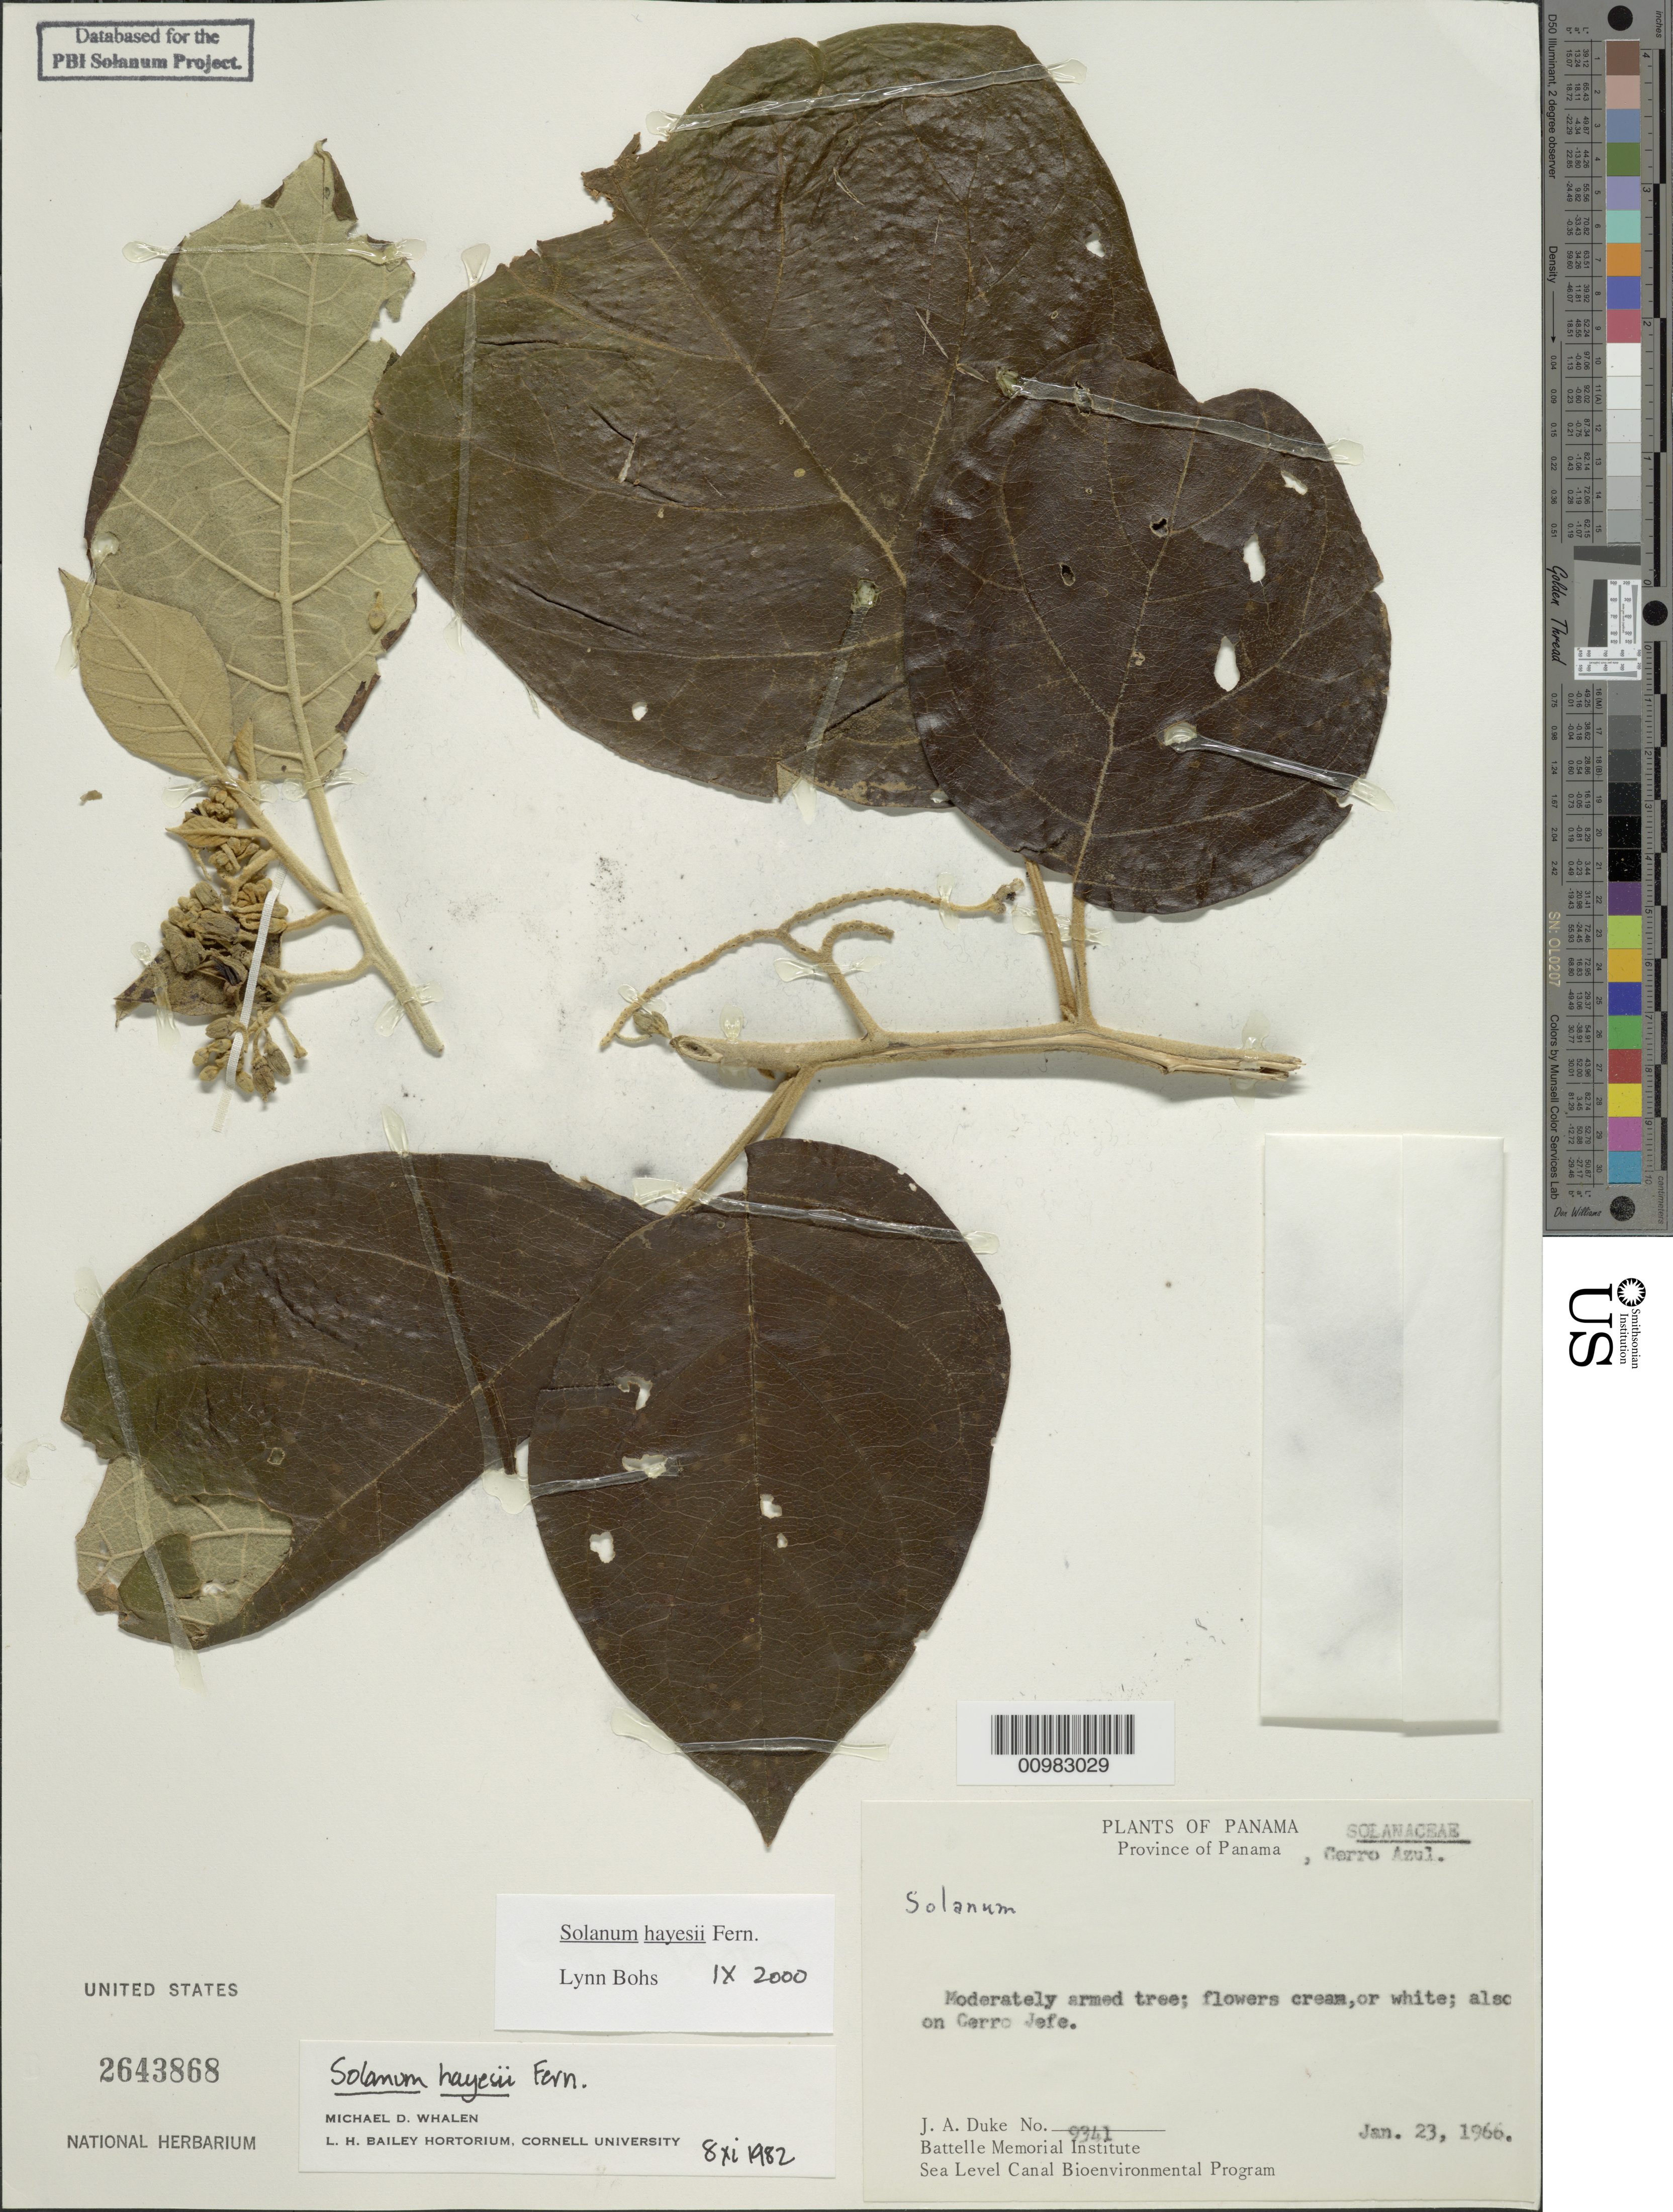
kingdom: Plantae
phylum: Tracheophyta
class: Magnoliopsida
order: Solanales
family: Solanaceae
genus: Solanum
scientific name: Solanum hayesii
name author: Fernald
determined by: Bohs, L. A.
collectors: J. A. Duke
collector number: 9341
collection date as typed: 23 Jan 1966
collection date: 1966-01-23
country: Panama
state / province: Panamá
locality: Also on Cerro Jefe.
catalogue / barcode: US 2643868